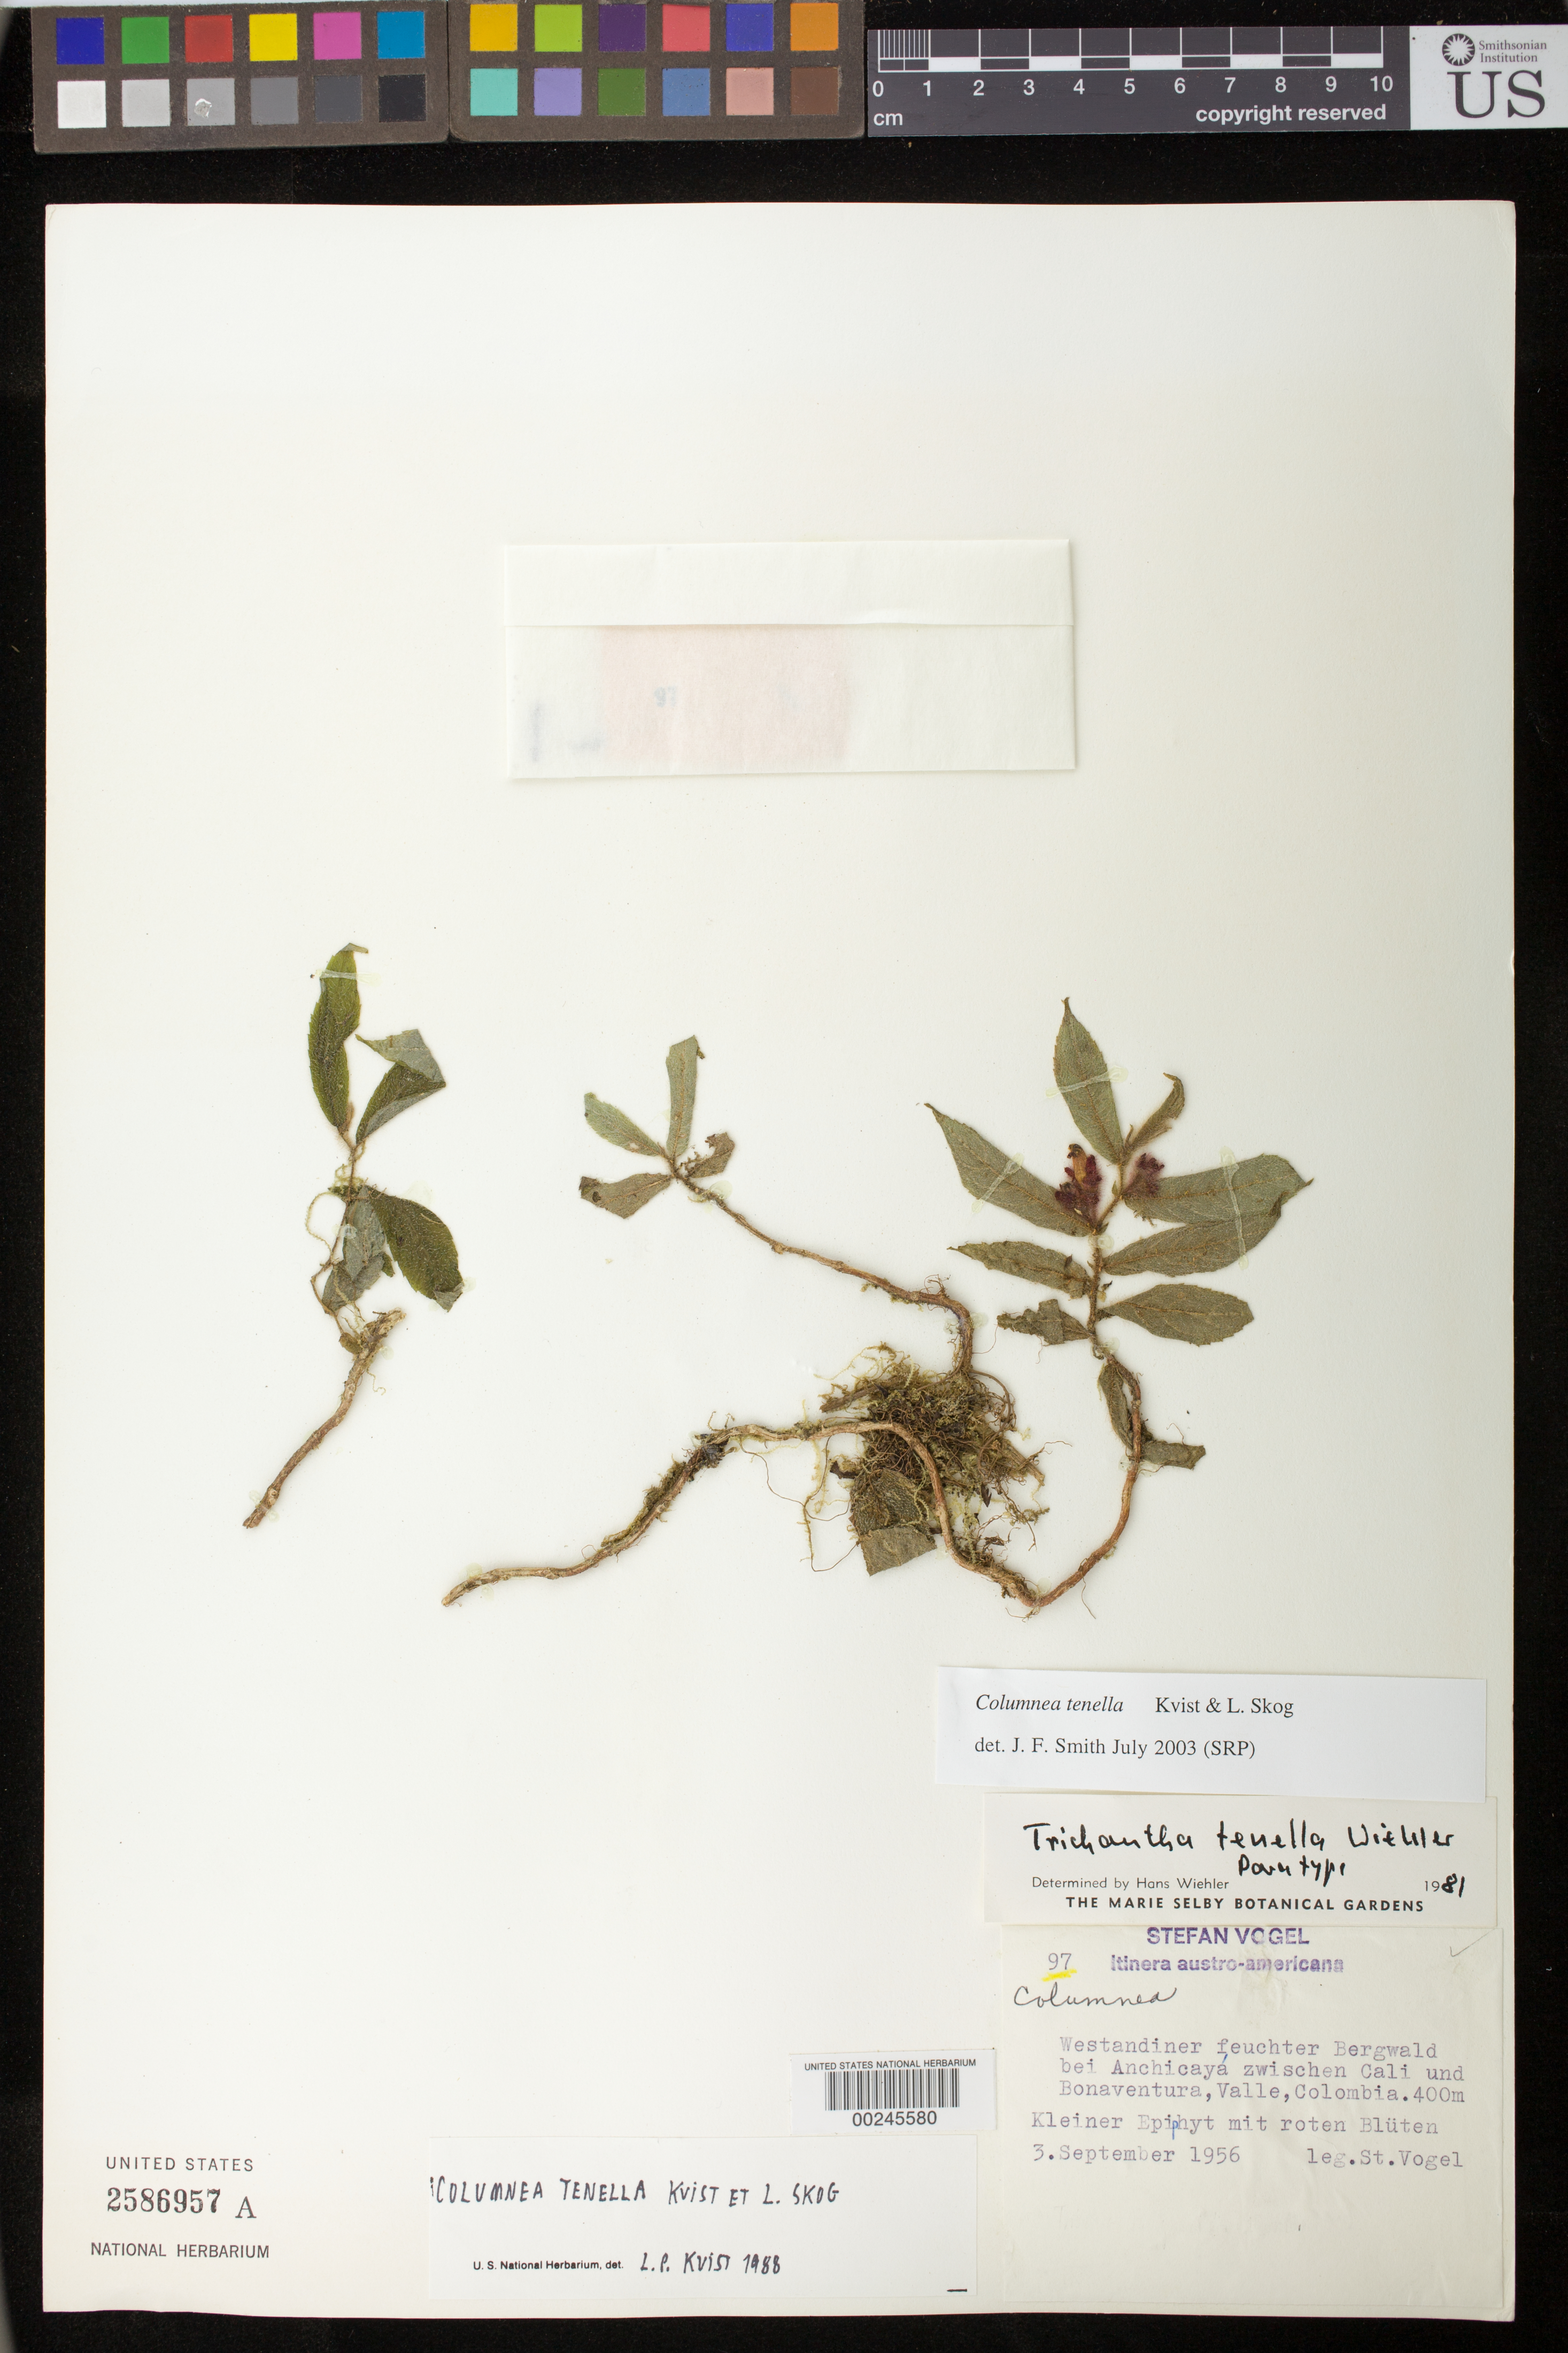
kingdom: Plantae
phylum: Tracheophyta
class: Magnoliopsida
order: Lamiales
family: Gesneriaceae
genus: Columnea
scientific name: Columnea tenella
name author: L.P. Kvist & L.E. Skog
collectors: S. Vogel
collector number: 97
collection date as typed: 03 Sep 1956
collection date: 1956-09-03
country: Colombia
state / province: Valle del Cauca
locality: By Anchicaya between Cali and Bonaventura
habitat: montane forest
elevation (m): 400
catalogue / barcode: US 2586957A